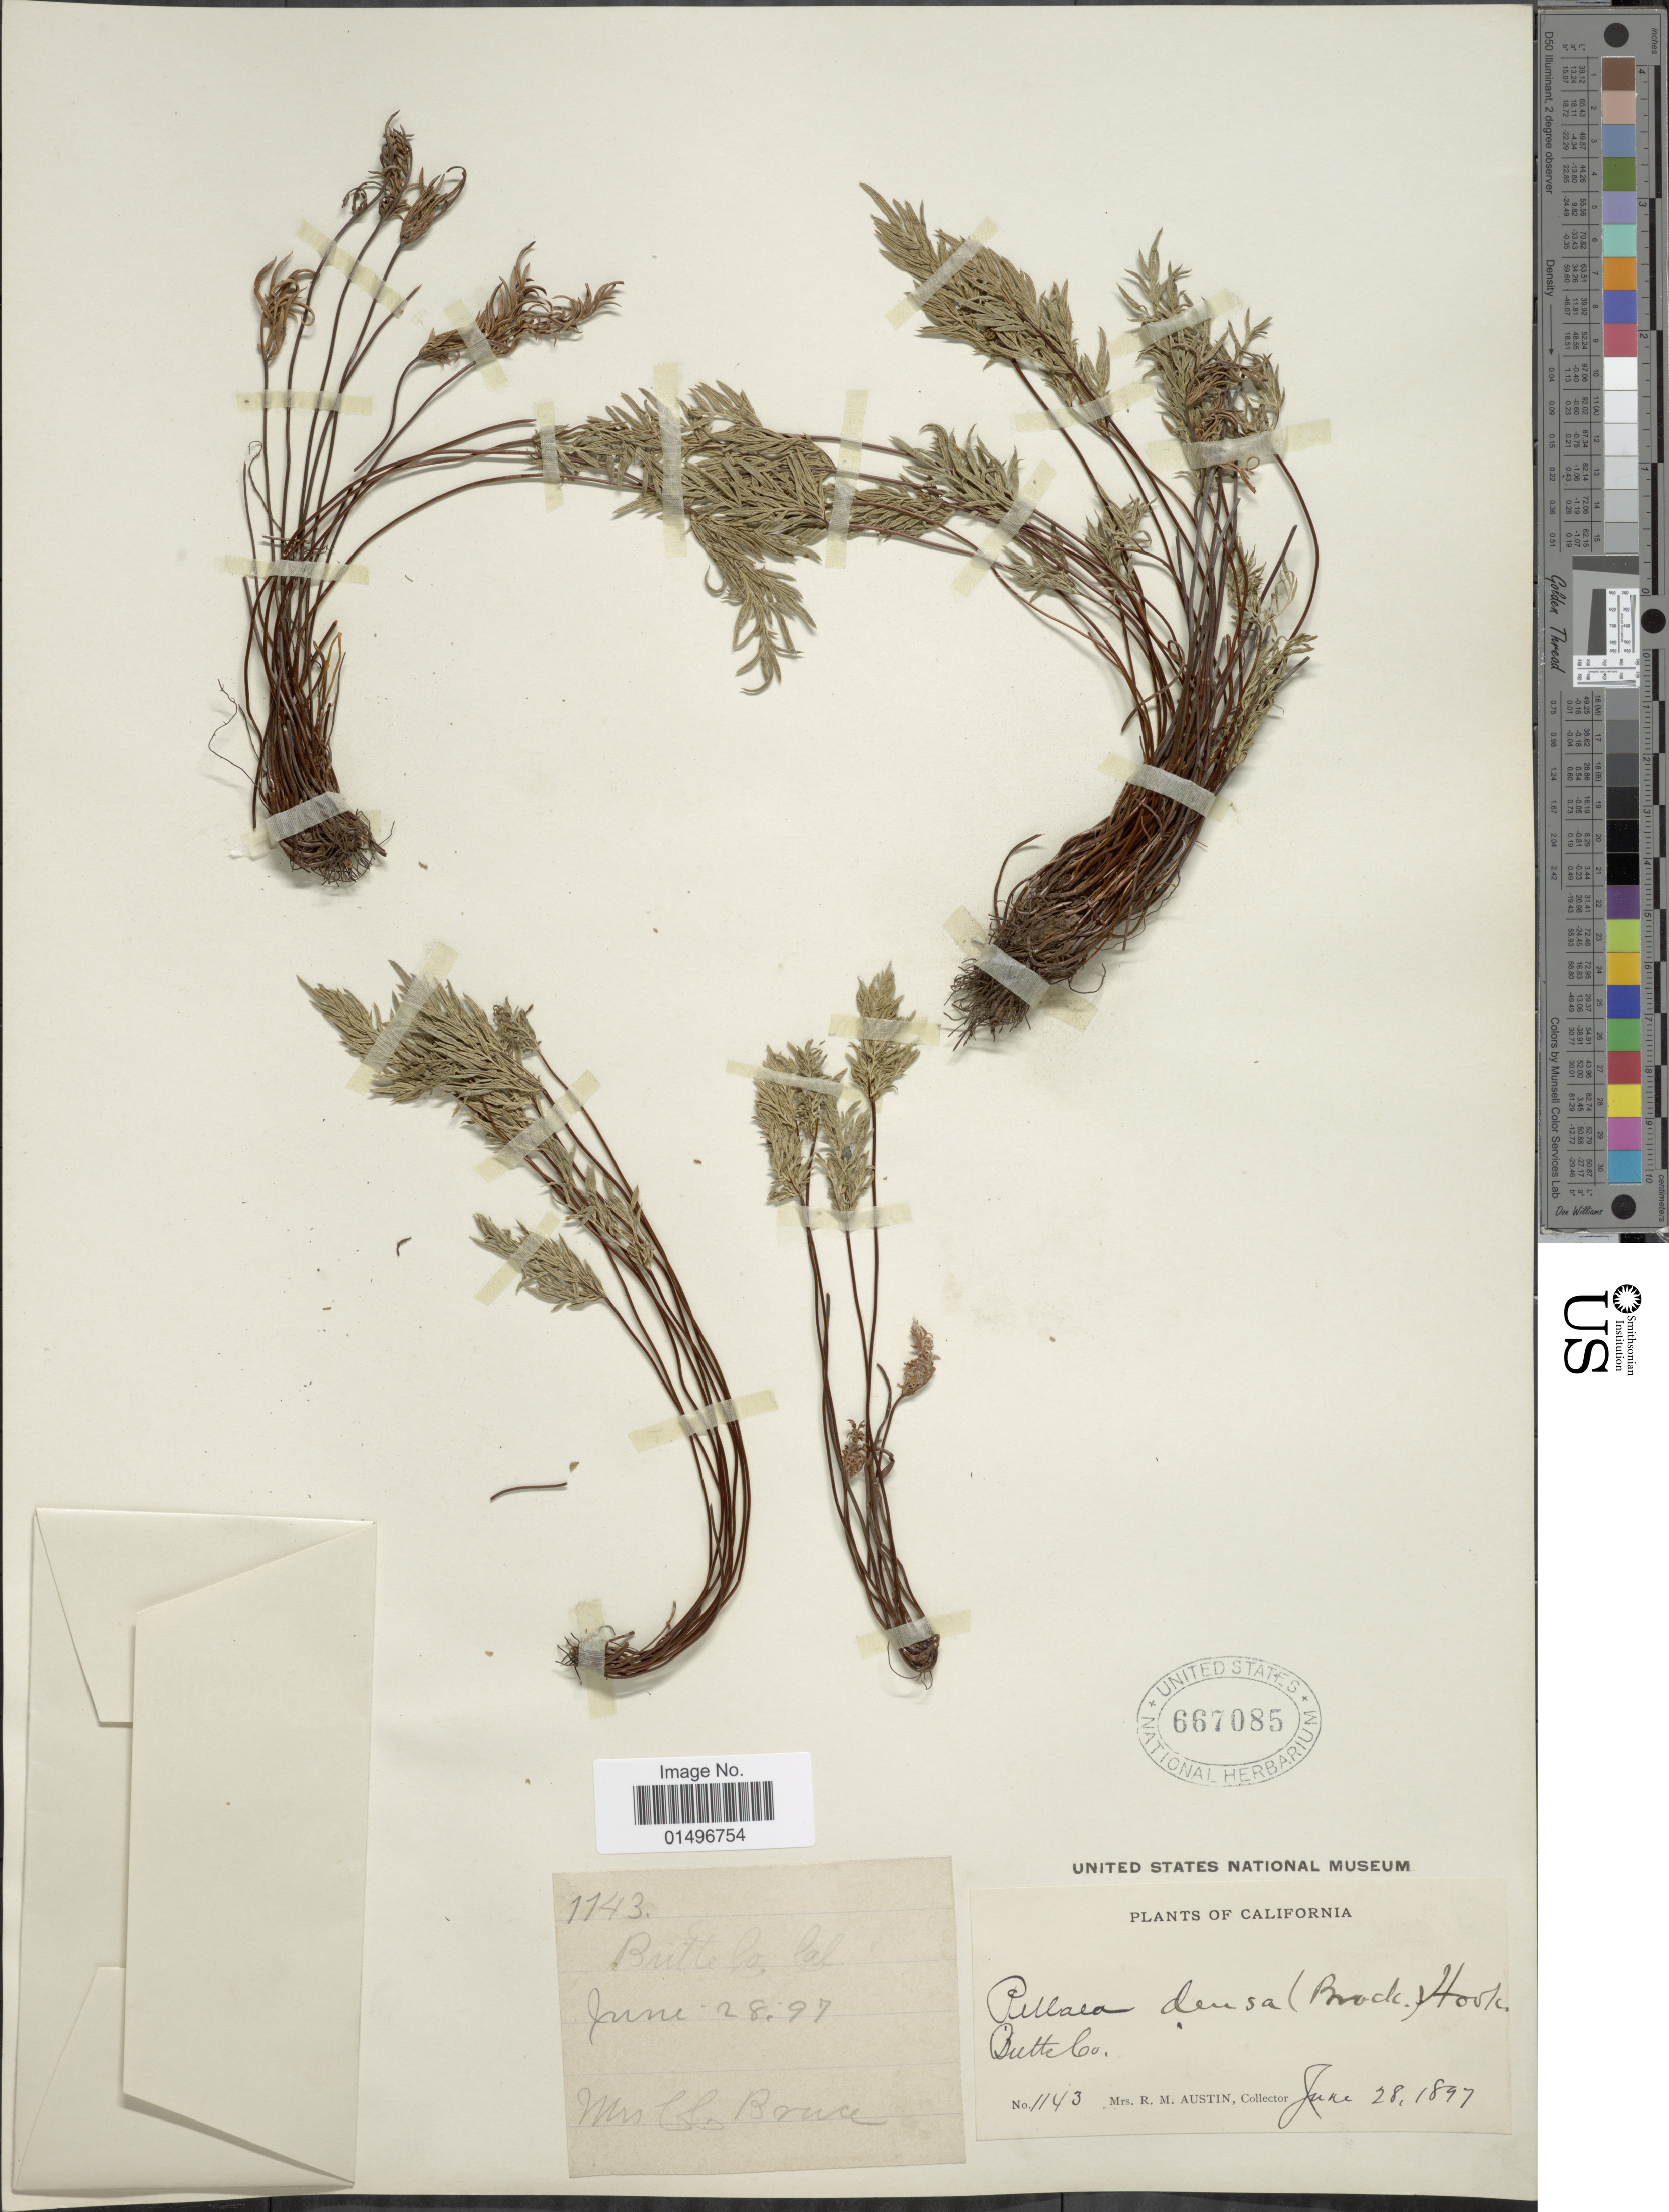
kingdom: Plantae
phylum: Tracheophyta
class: Polypodiopsida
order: Polypodiales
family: Pteridaceae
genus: Aspidotis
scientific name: Aspidotis densa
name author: (Brack.) Lellinger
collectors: R. Austin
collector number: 1143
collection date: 1897-06-28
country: United States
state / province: California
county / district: Butte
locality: California, Butte Co.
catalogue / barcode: US 667085